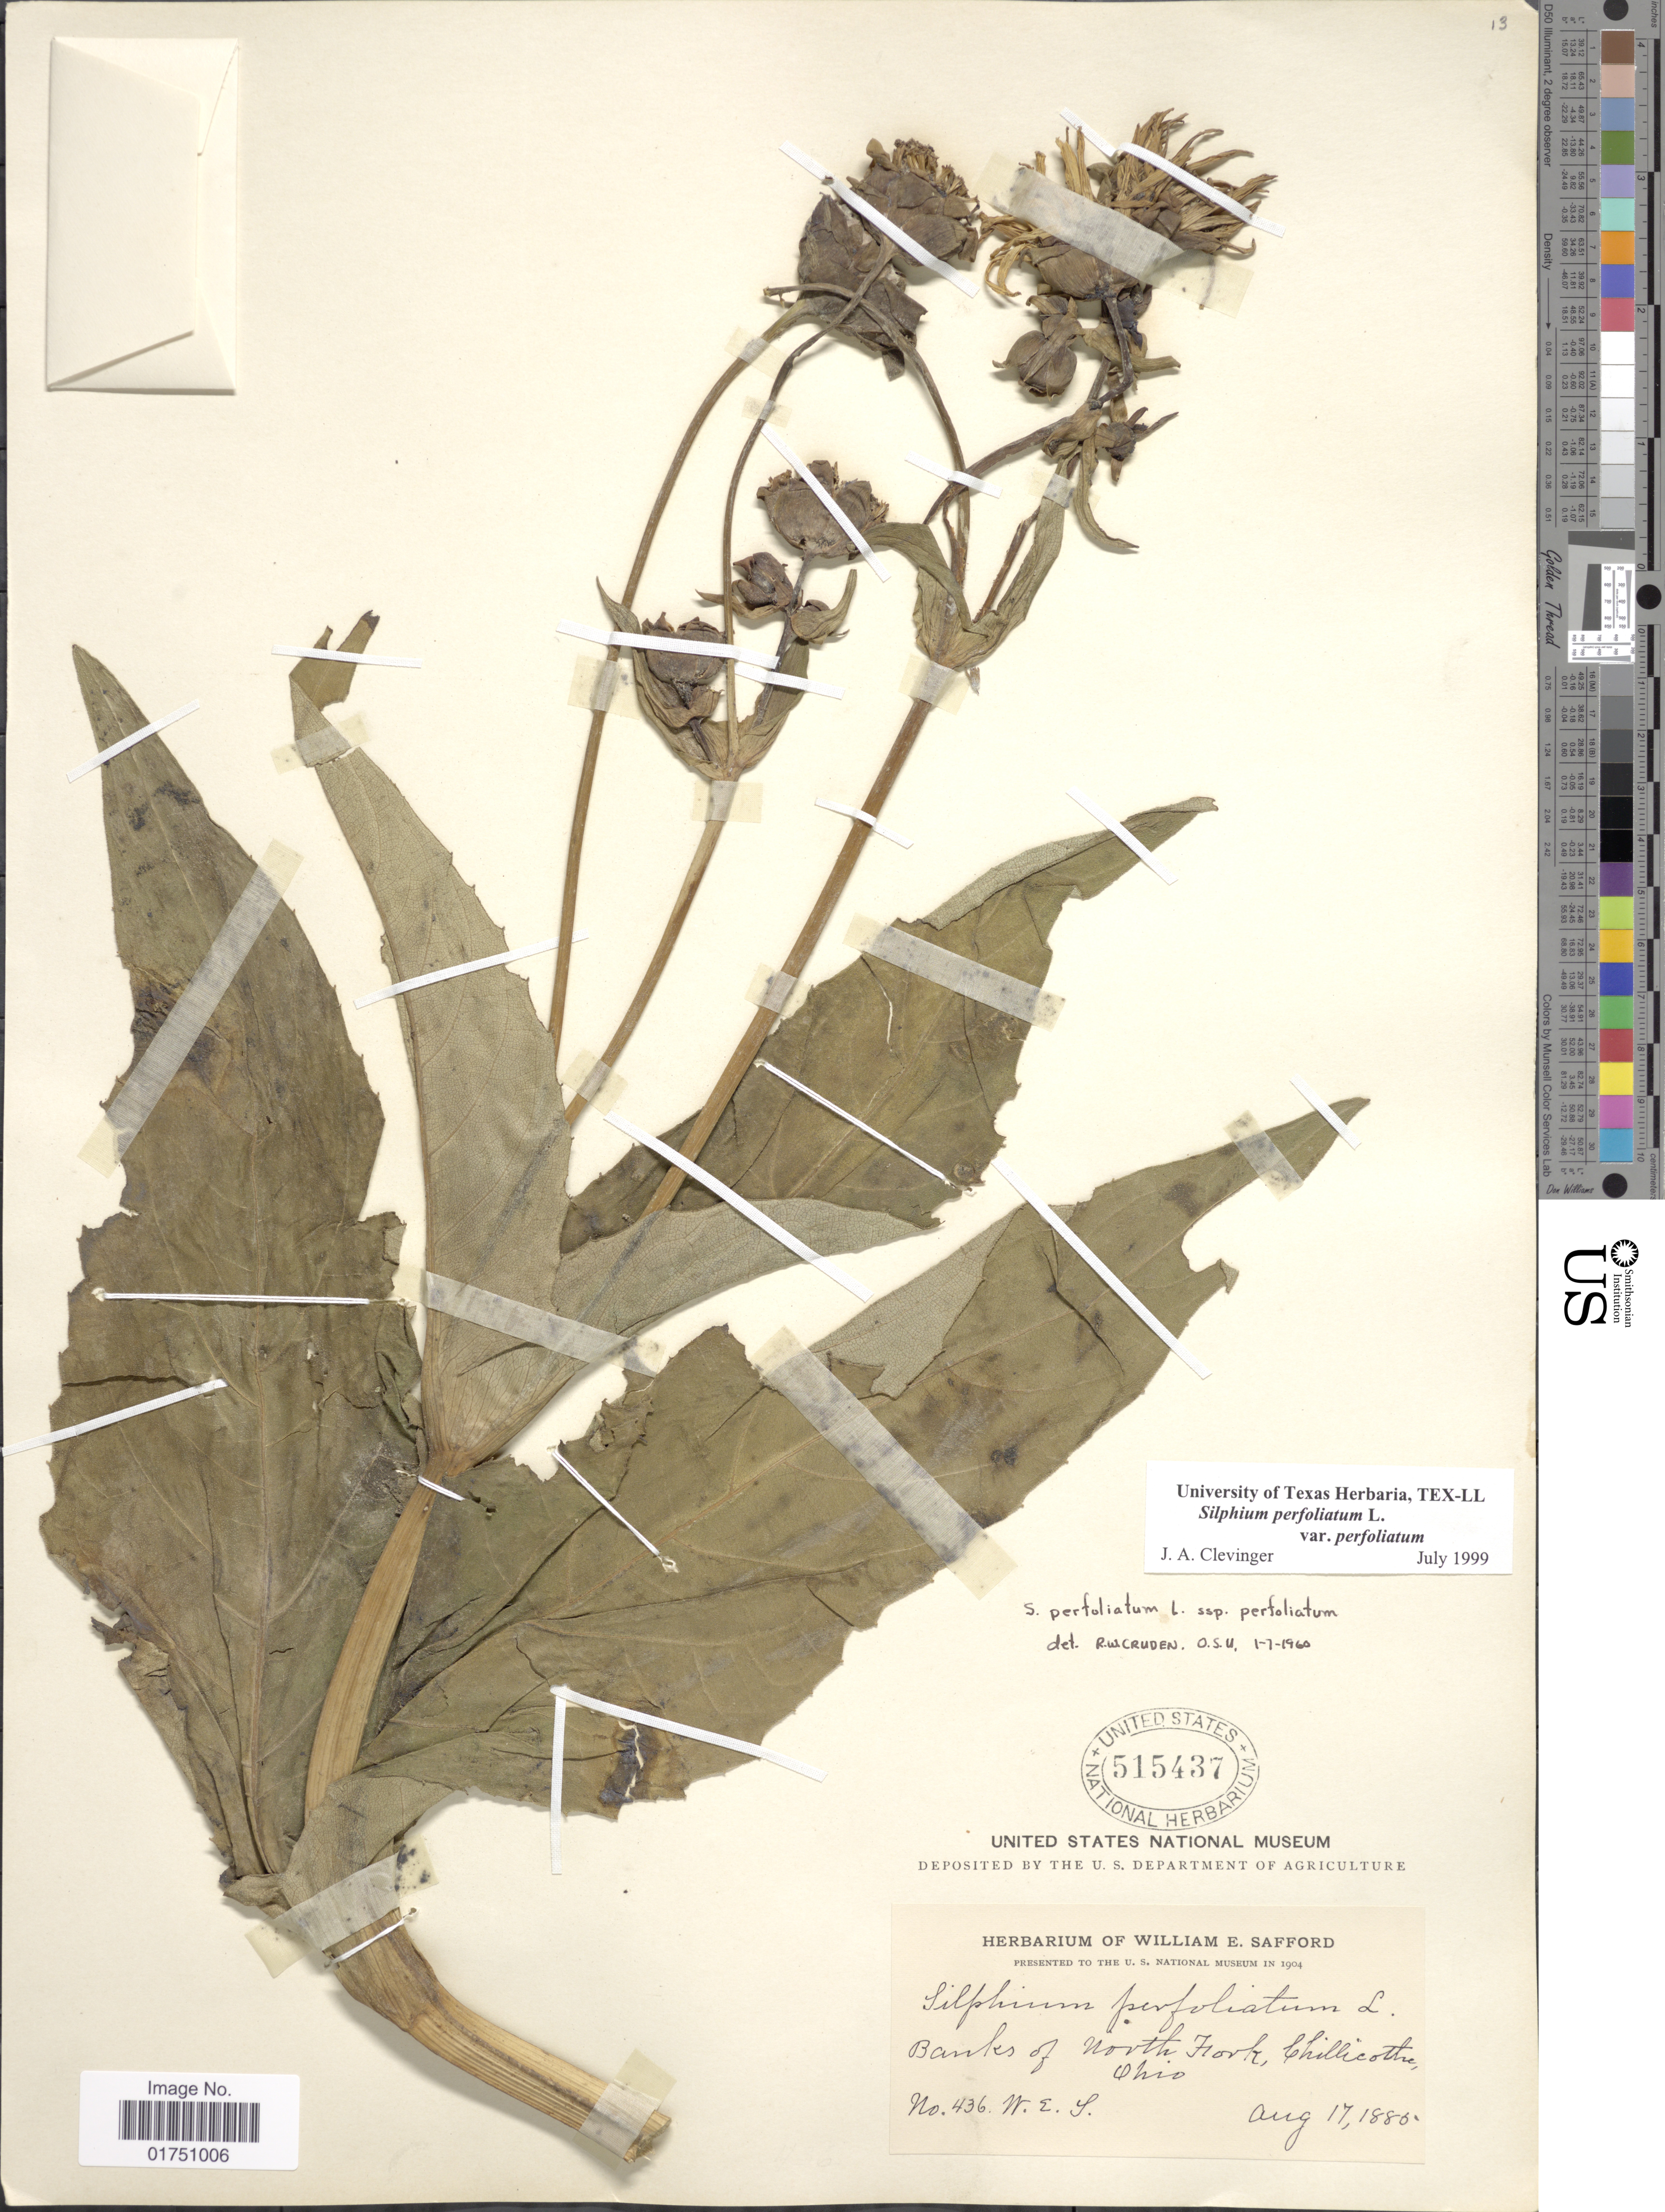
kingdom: Plantae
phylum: Tracheophyta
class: Magnoliopsida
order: Asterales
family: Asteraceae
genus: Silphium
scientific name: Silphium perfoliatum var. perfoliatum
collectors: W. E. Safford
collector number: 436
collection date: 1885-08-17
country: United States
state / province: Ohio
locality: Banks of North Fork, Chillicothe, Ohio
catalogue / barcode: US 515437